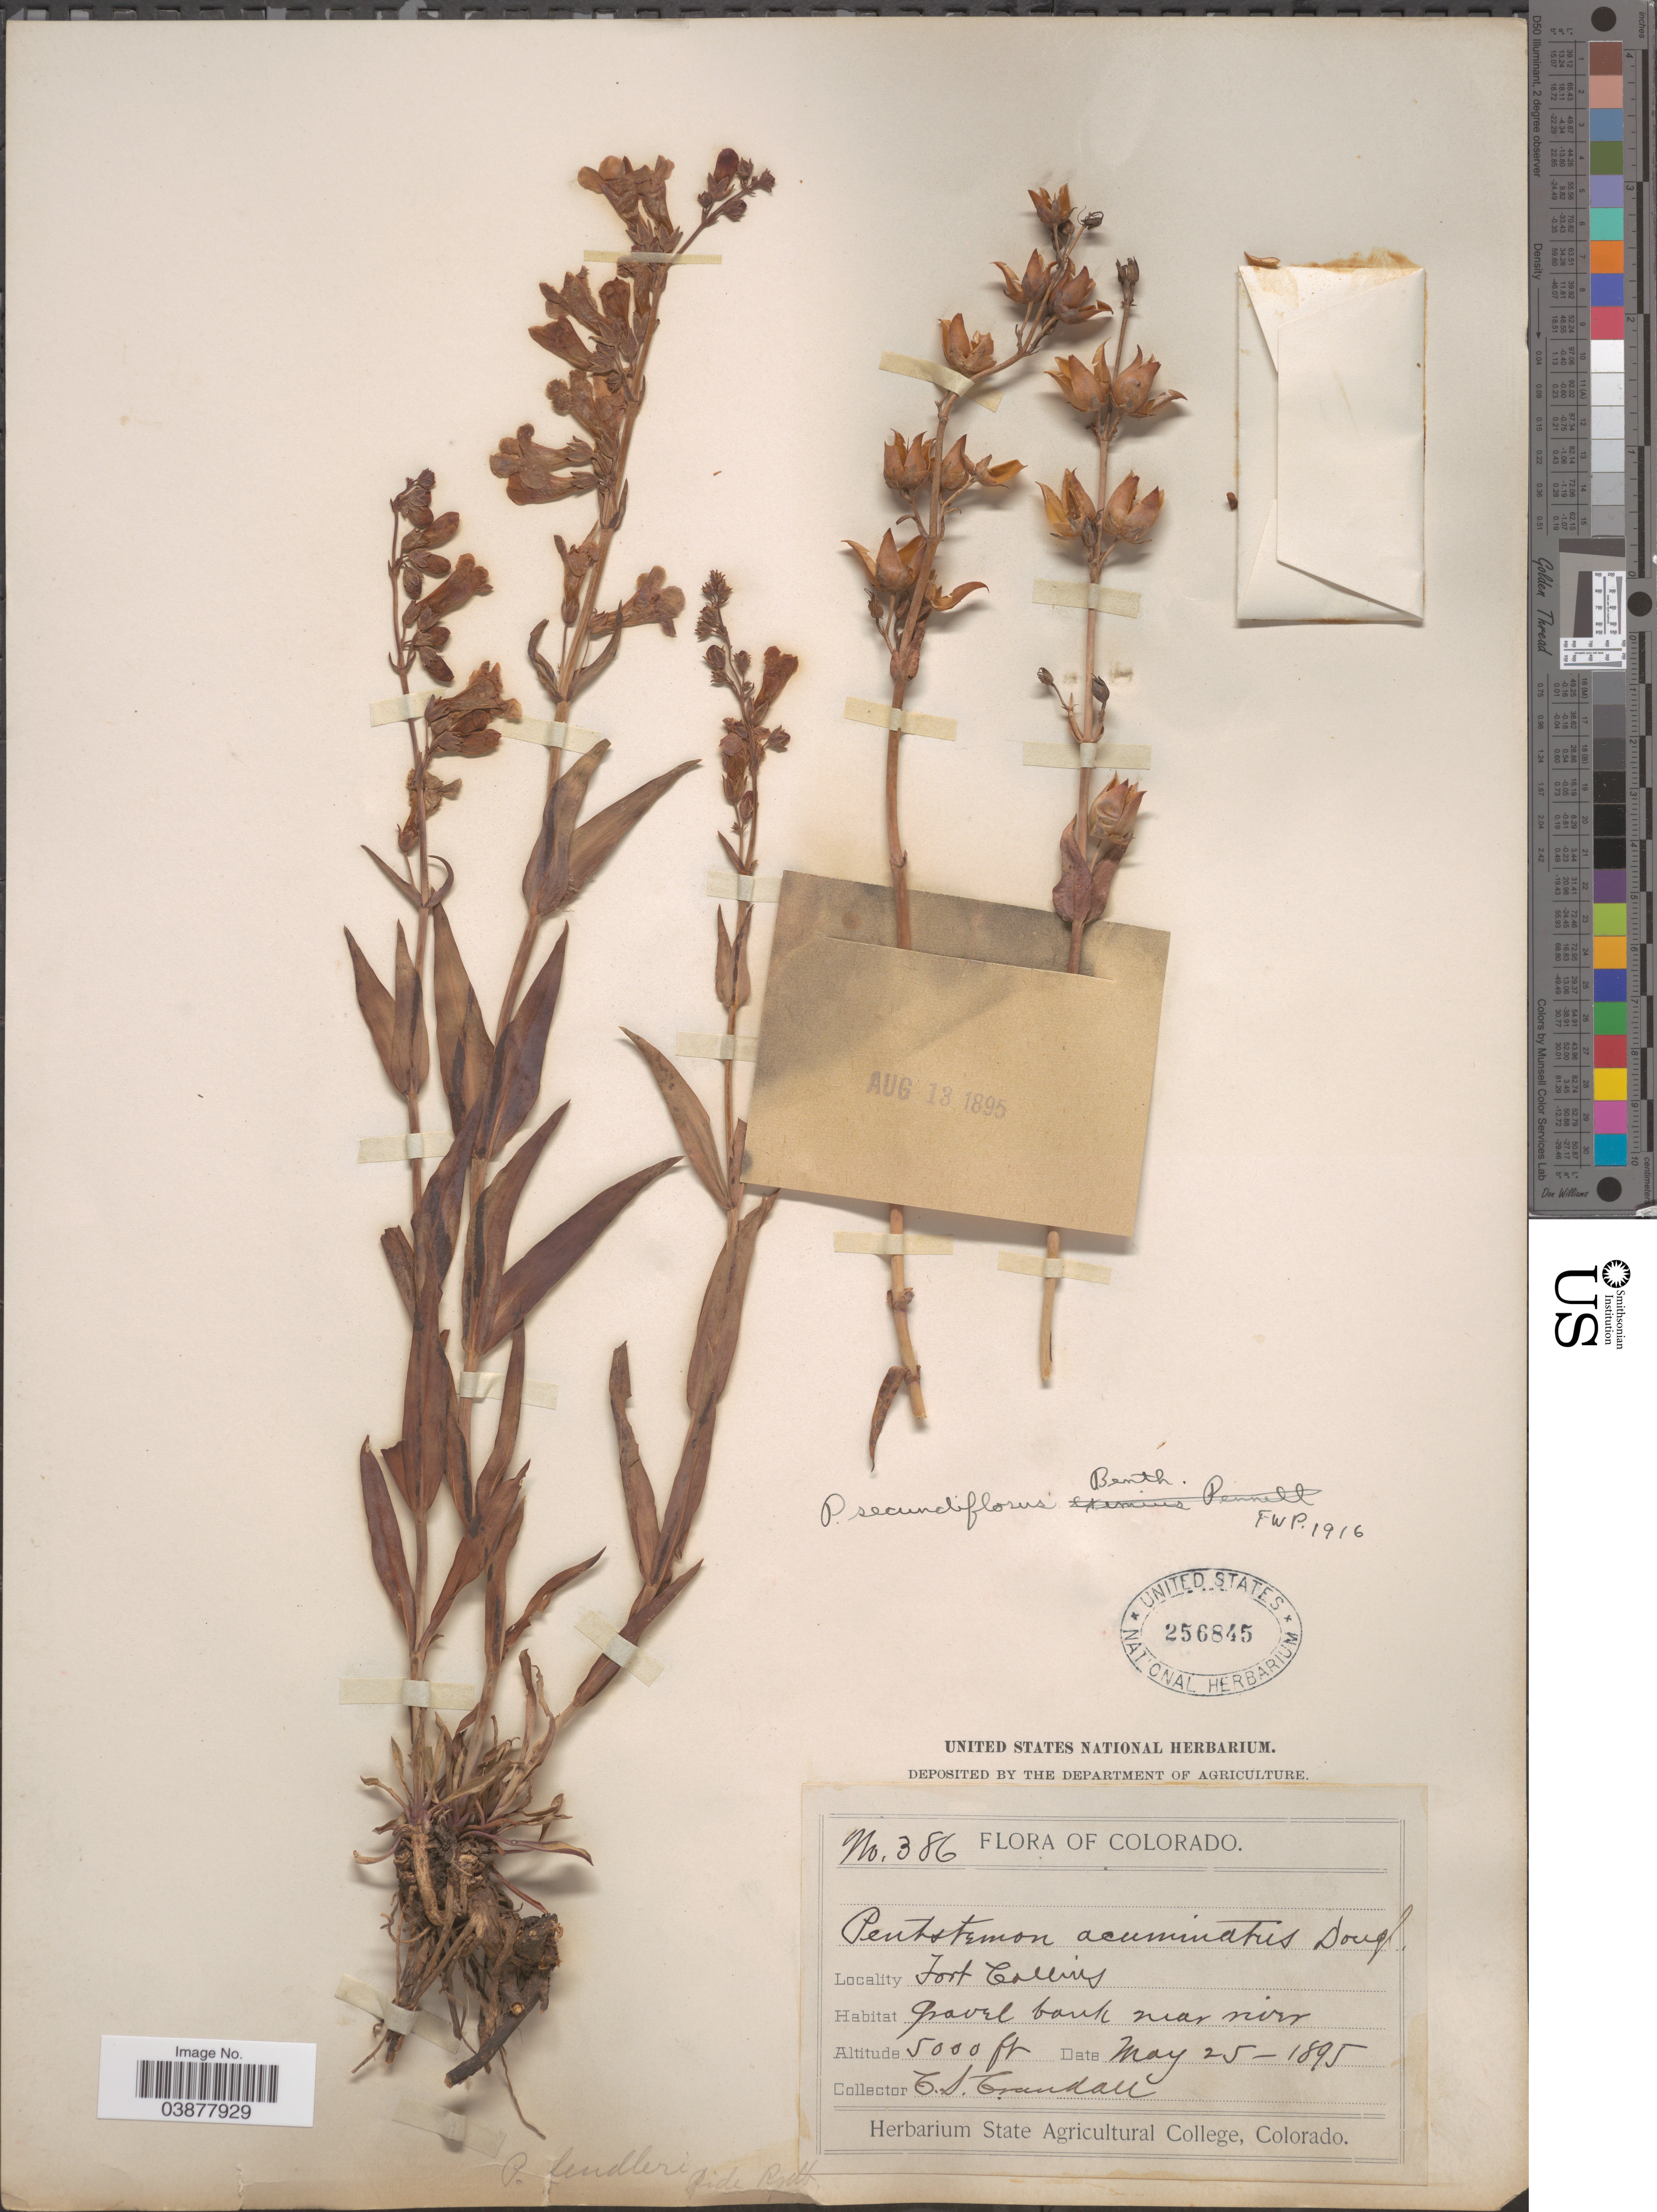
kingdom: Plantae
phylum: Tracheophyta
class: Magnoliopsida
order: Lamiales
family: Plantaginaceae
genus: Penstemon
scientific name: Penstemon secundiflorus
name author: Benth.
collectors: C. Crandall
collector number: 386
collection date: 1895-05-25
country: United States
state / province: Colorado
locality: Fort Collins. Gravel bank near river.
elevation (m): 1524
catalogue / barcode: US 256845